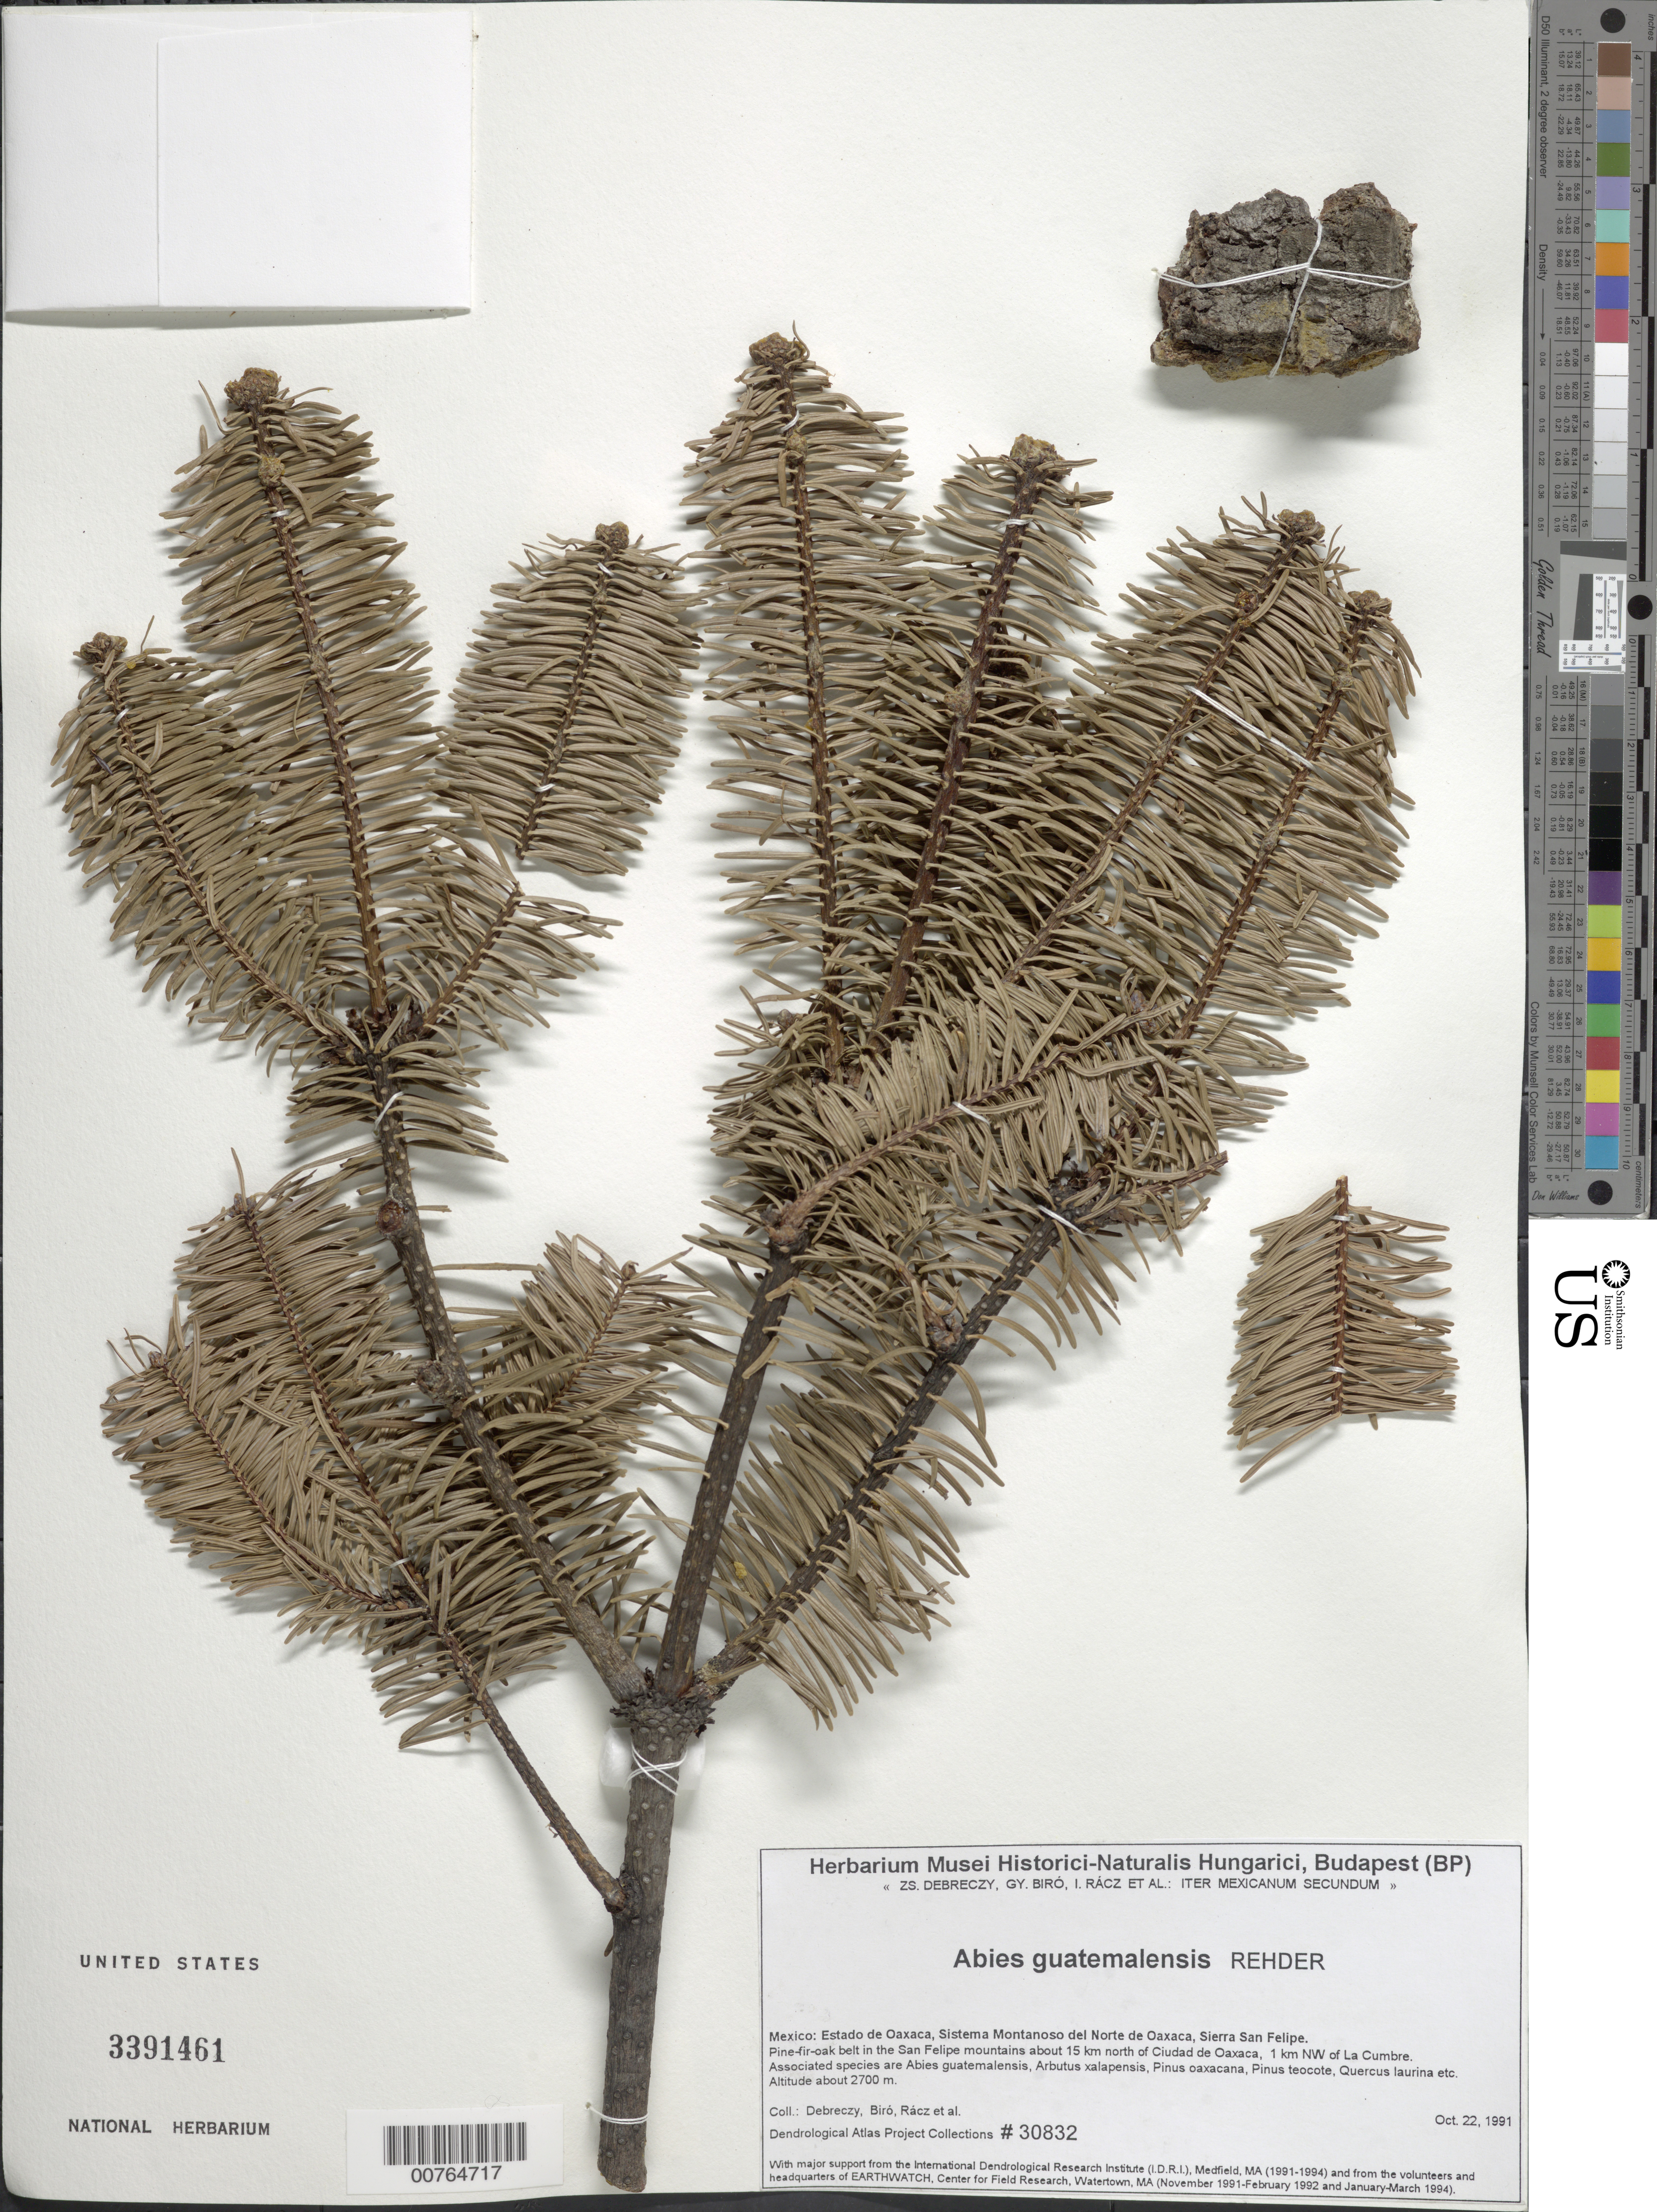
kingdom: Plantae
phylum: Tracheophyta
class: Pinopsida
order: Pinales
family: Pinaceae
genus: Abies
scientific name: Abies guatemalensis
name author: Rehder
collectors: Z. Debreczy et al.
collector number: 30832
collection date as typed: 22 Oct 1991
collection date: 1991-10-22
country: Mexico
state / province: Oaxaca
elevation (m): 2700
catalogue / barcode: US 3391461